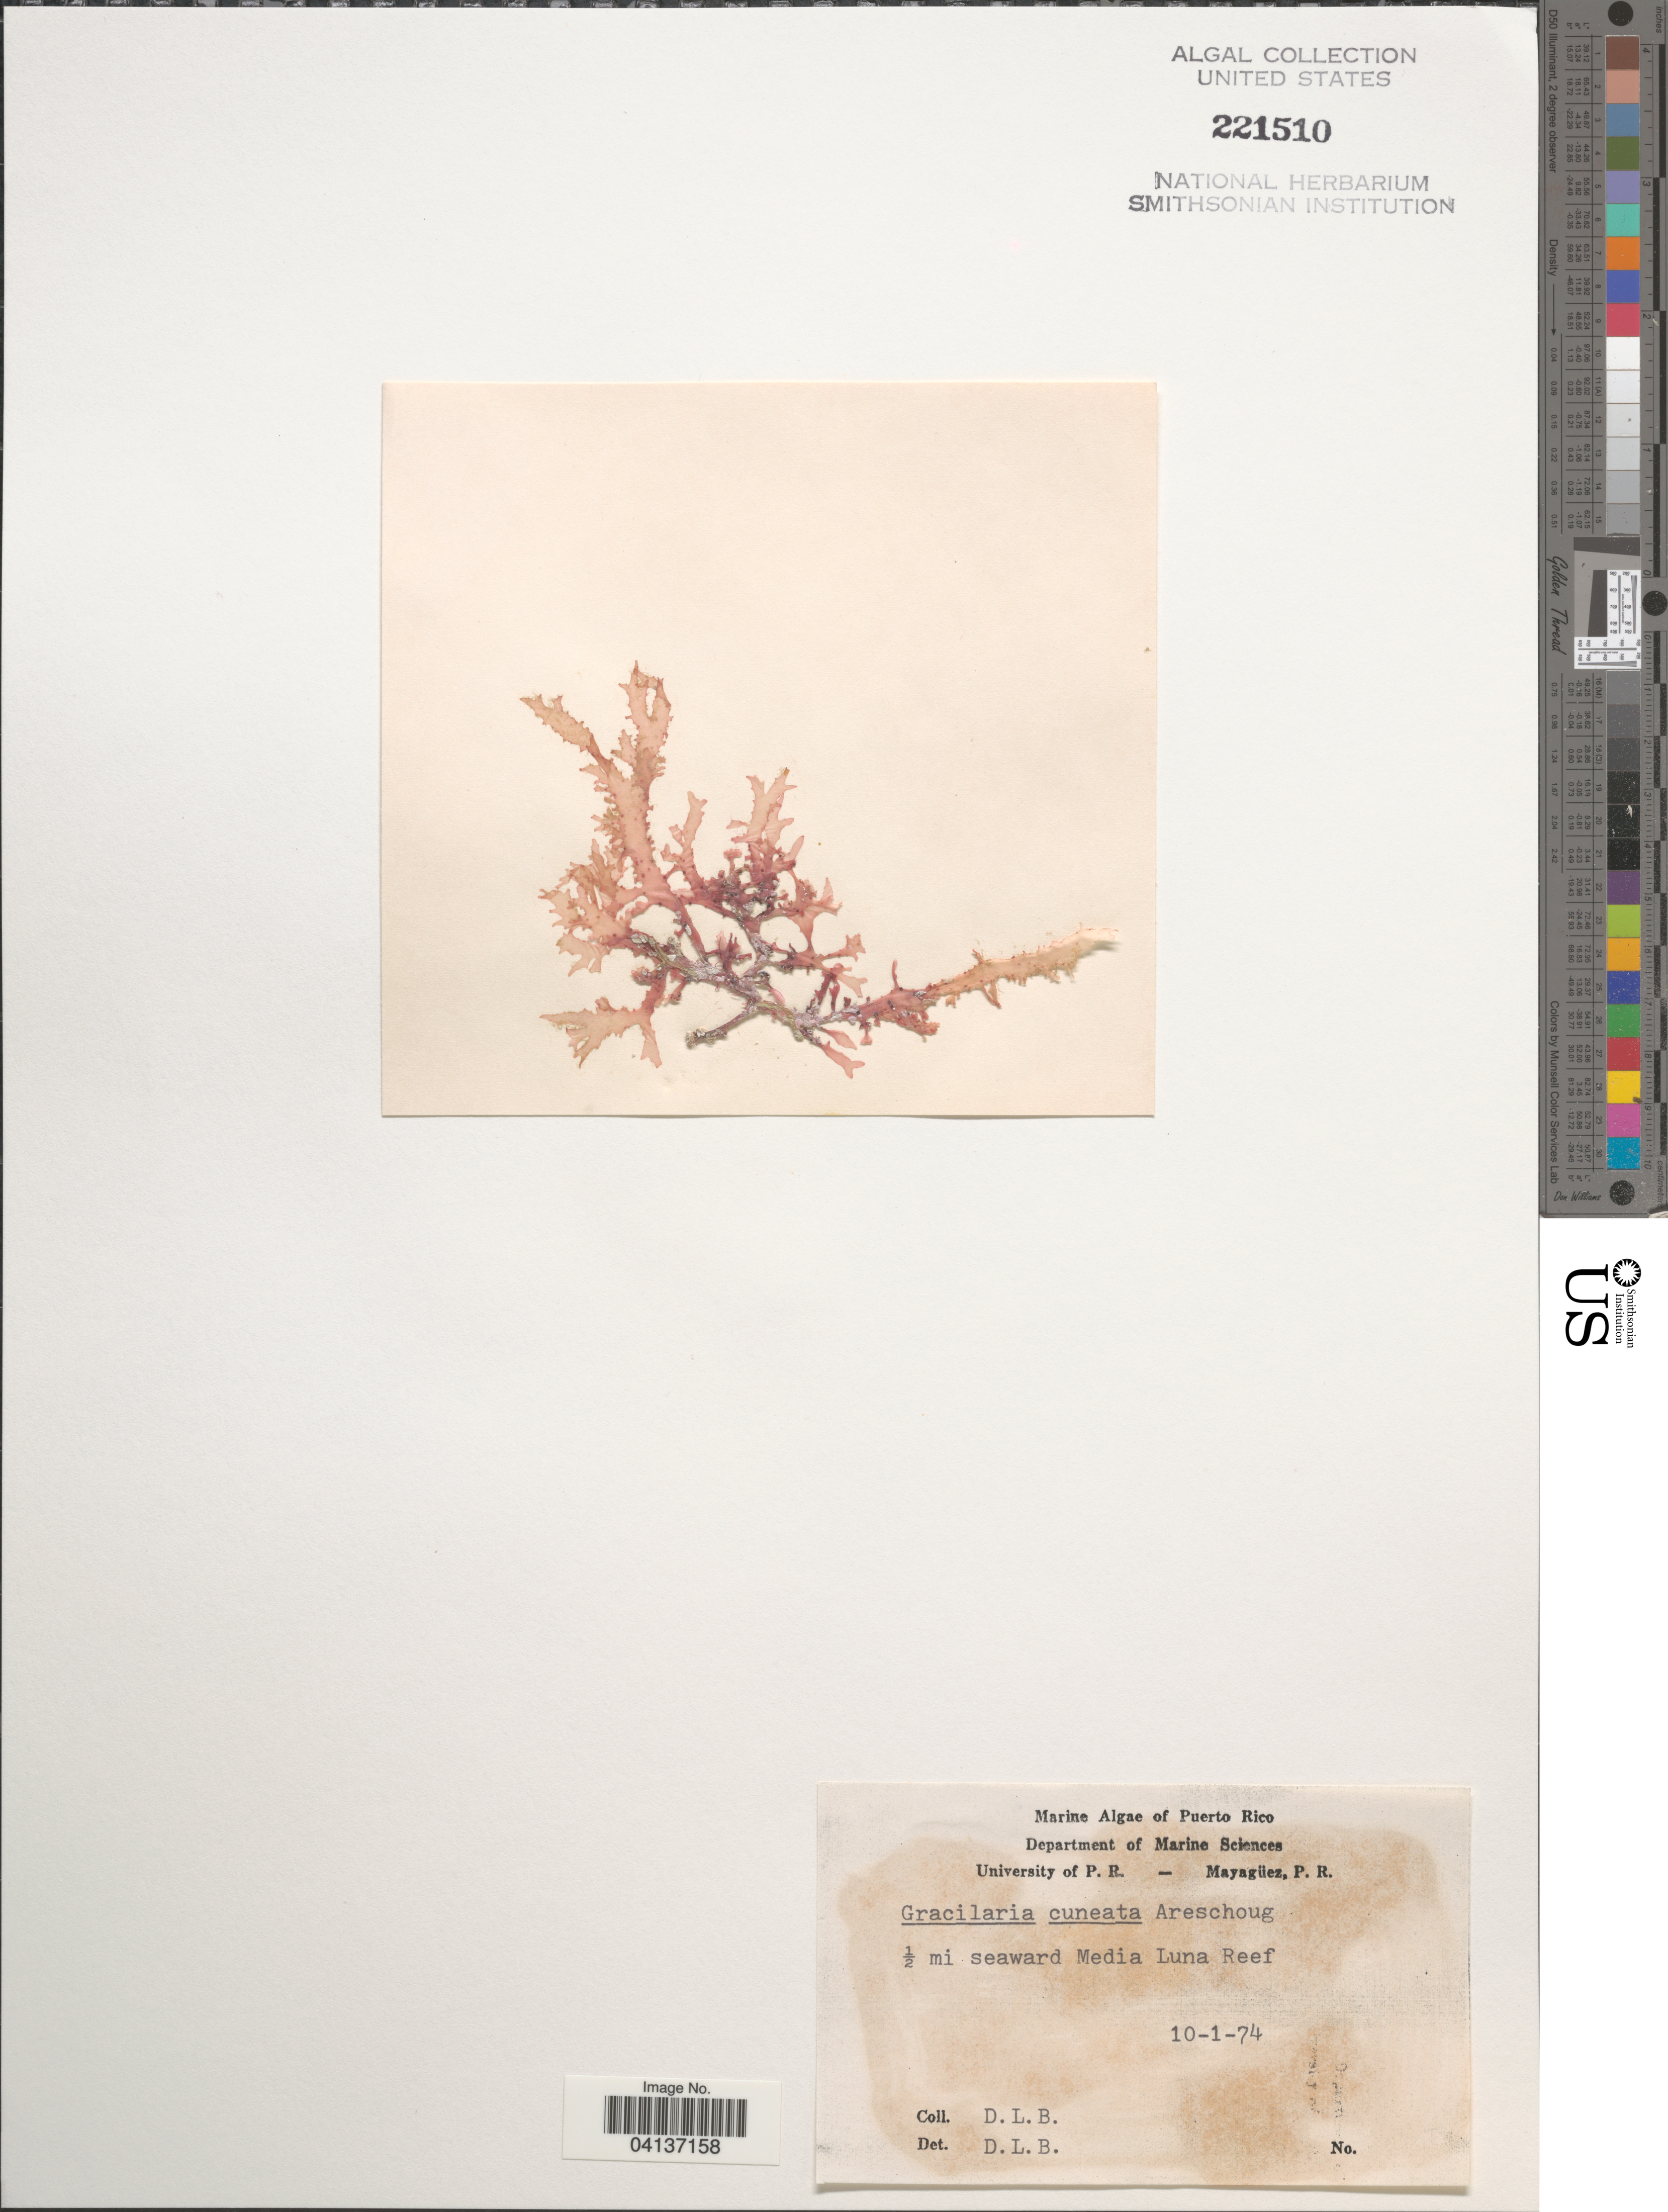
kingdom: Plantae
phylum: Rhodophyta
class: Florideophyceae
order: Gracilariales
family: Gracilariaceae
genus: Gracilaria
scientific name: Gracilaria cuneata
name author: Aresch.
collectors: D. L. B.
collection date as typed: Transcribed d/m/y: 10/1/74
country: Puerto Rico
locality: ½ mi seaward Media Luna Reef.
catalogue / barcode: US 221510